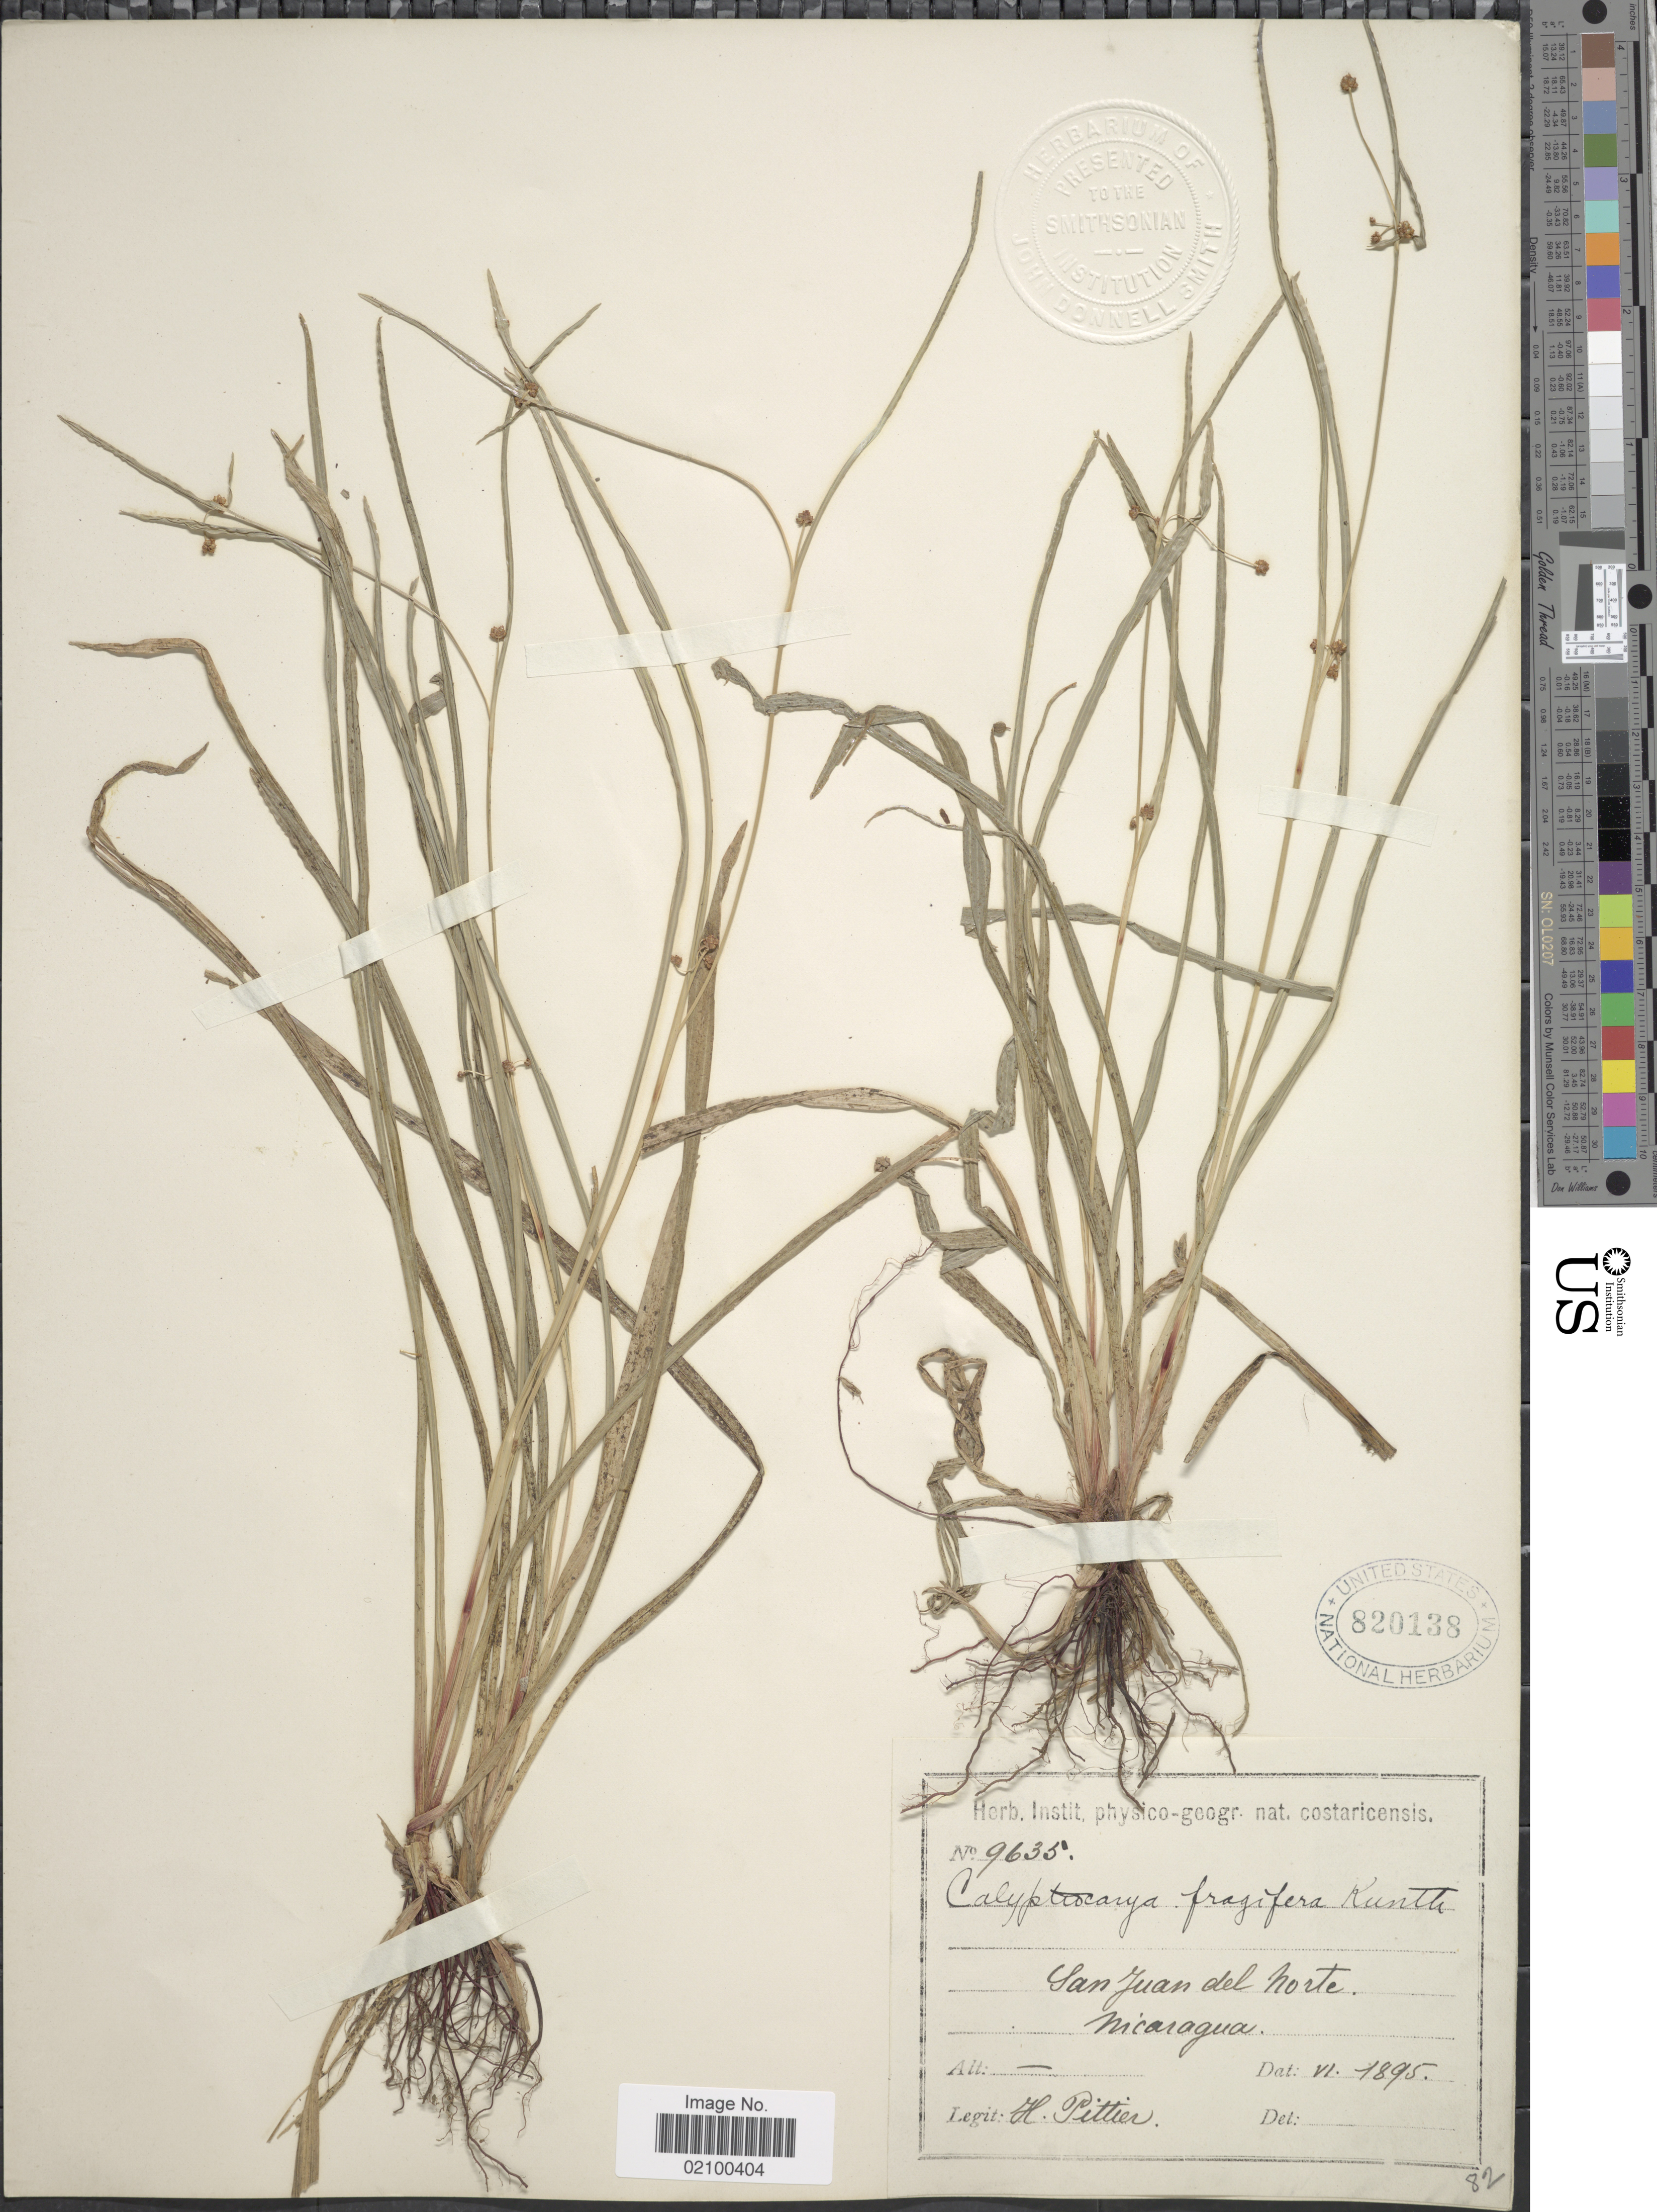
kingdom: Plantae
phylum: Tracheophyta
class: Liliopsida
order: Poales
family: Cyperaceae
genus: Calyptrocarya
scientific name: Calyptrocarya glomerulata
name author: (Brongn.) Urb.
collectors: H. F. Pittier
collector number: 9635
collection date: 1895-06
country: Nicaragua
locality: San Juan del Norte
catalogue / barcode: US 820138